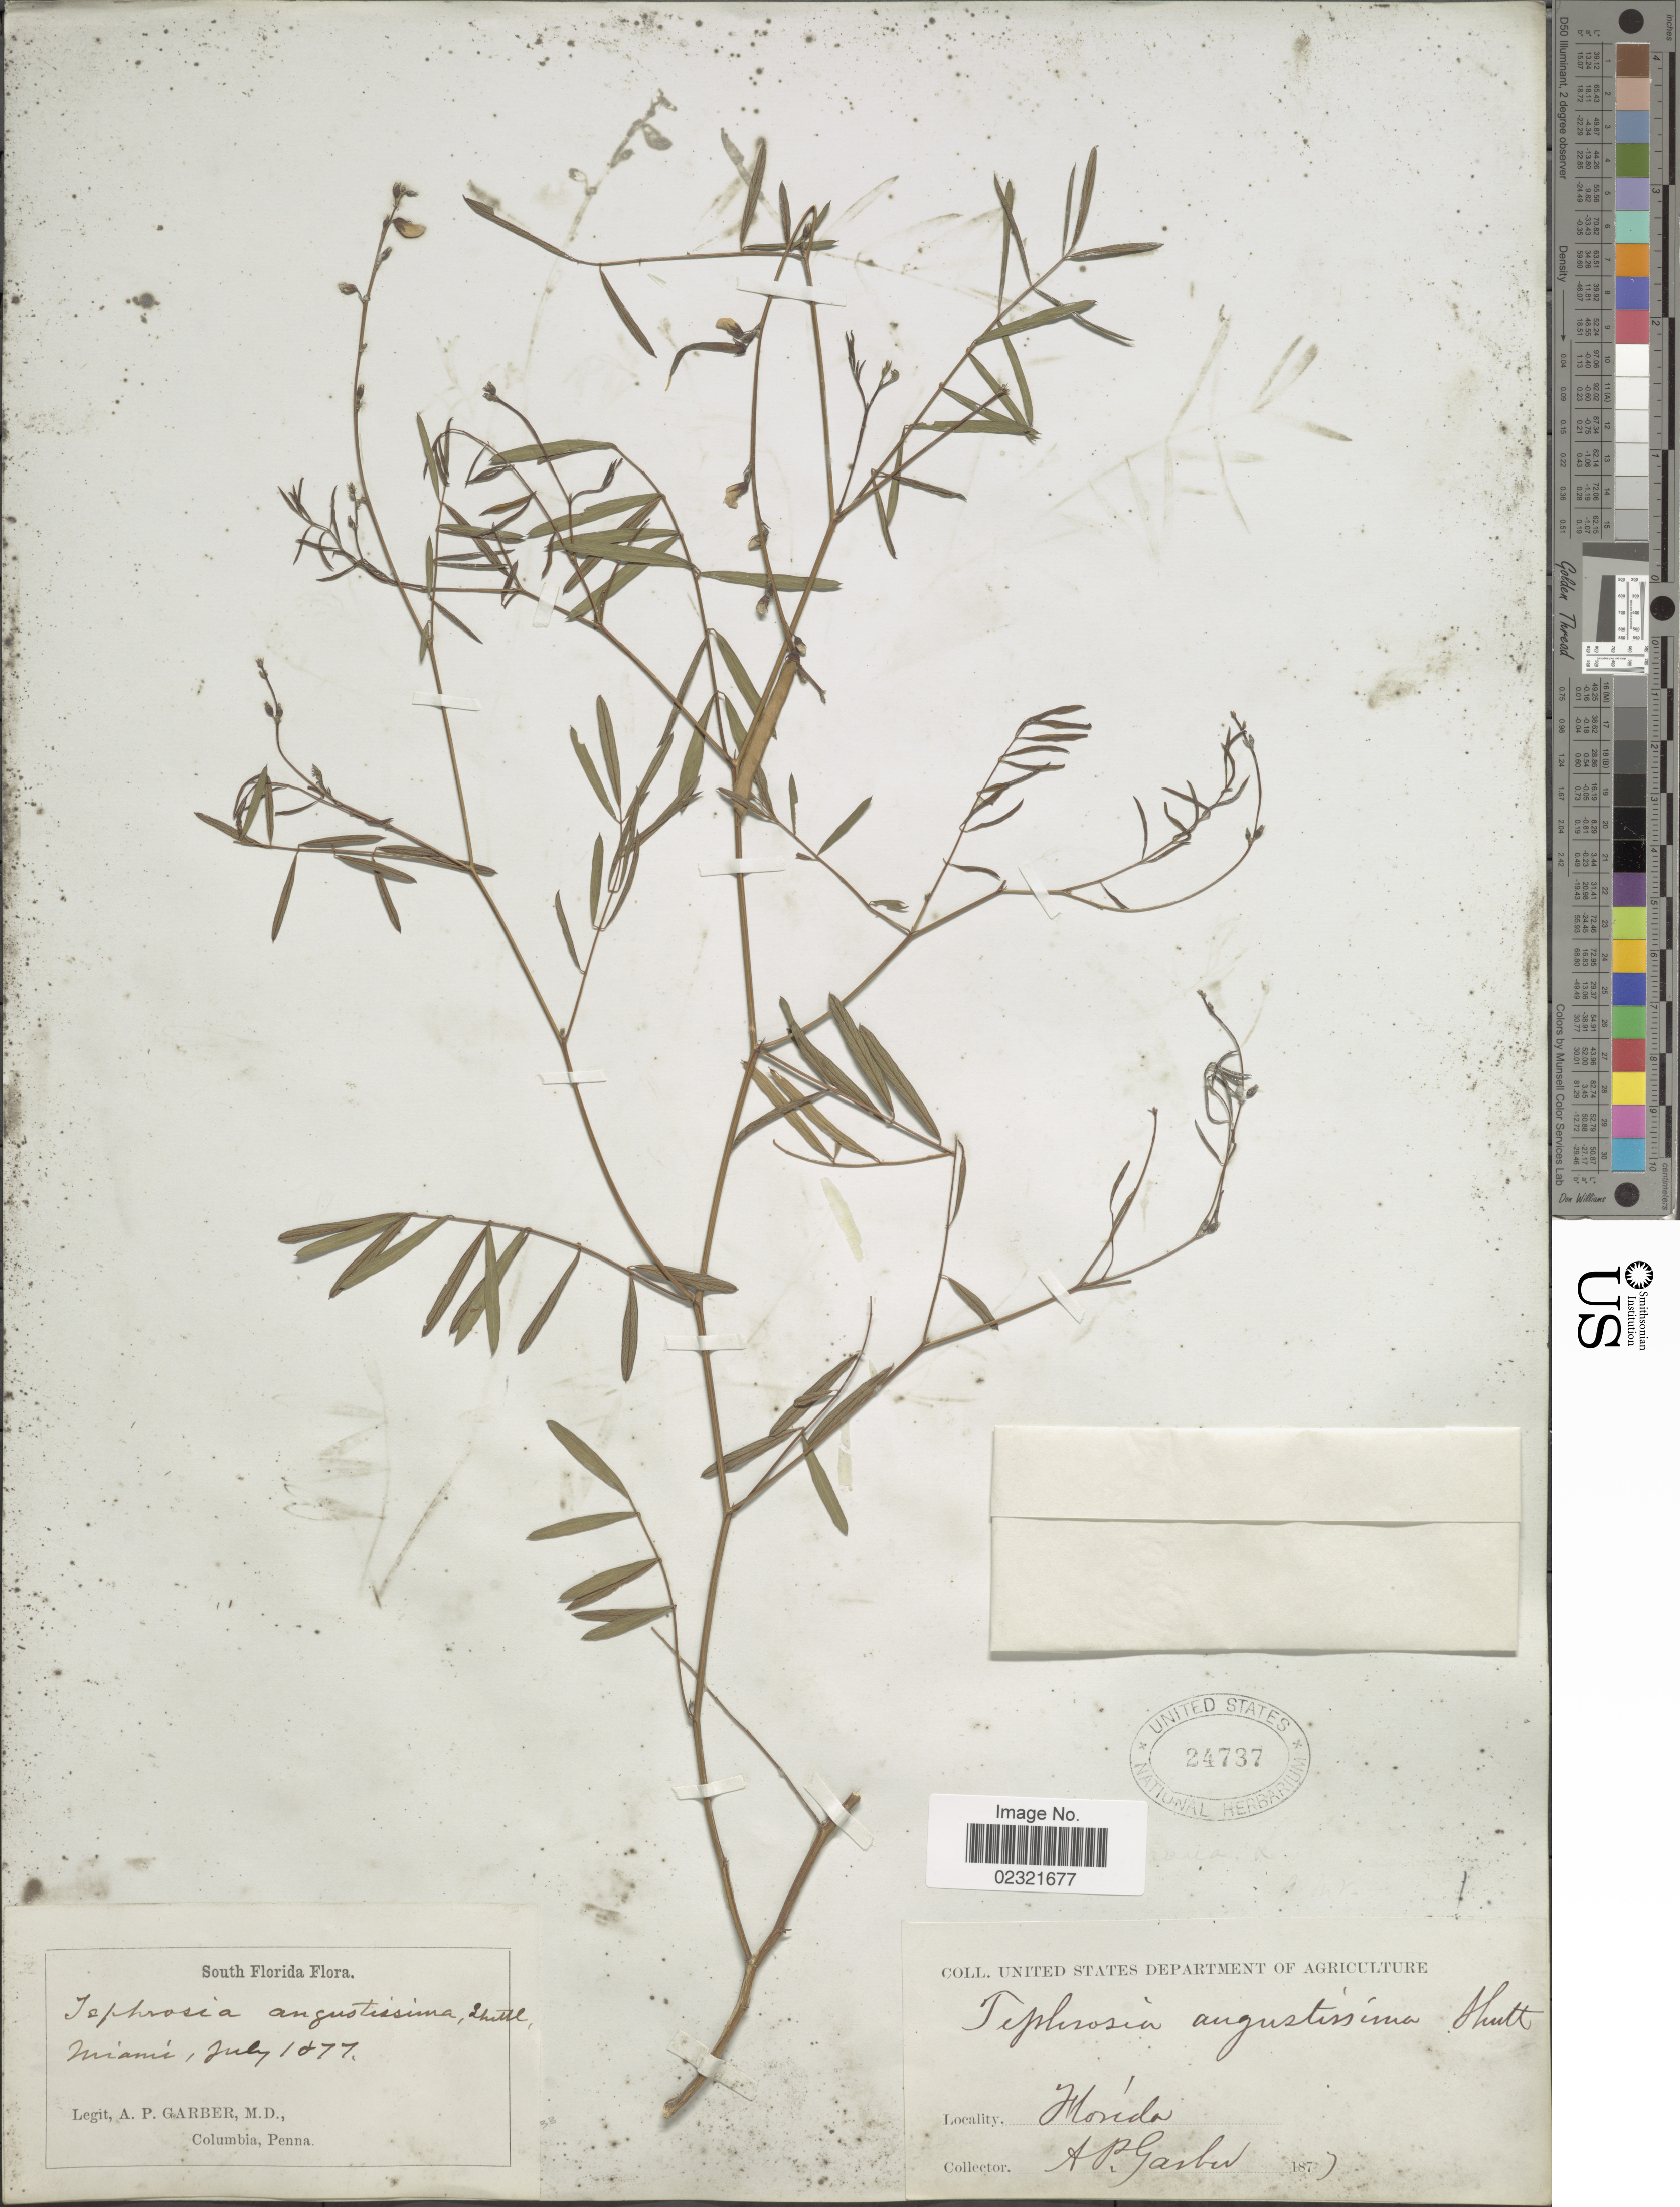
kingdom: Plantae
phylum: Tracheophyta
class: Magnoliopsida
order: Fabales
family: Fabaceae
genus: Tephrosia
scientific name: Tephrosia angustissima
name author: Shuttlew. ex Chapm.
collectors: A. P. Garber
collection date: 1877-07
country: United States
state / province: Florida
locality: South Florida, Miami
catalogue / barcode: US 24737